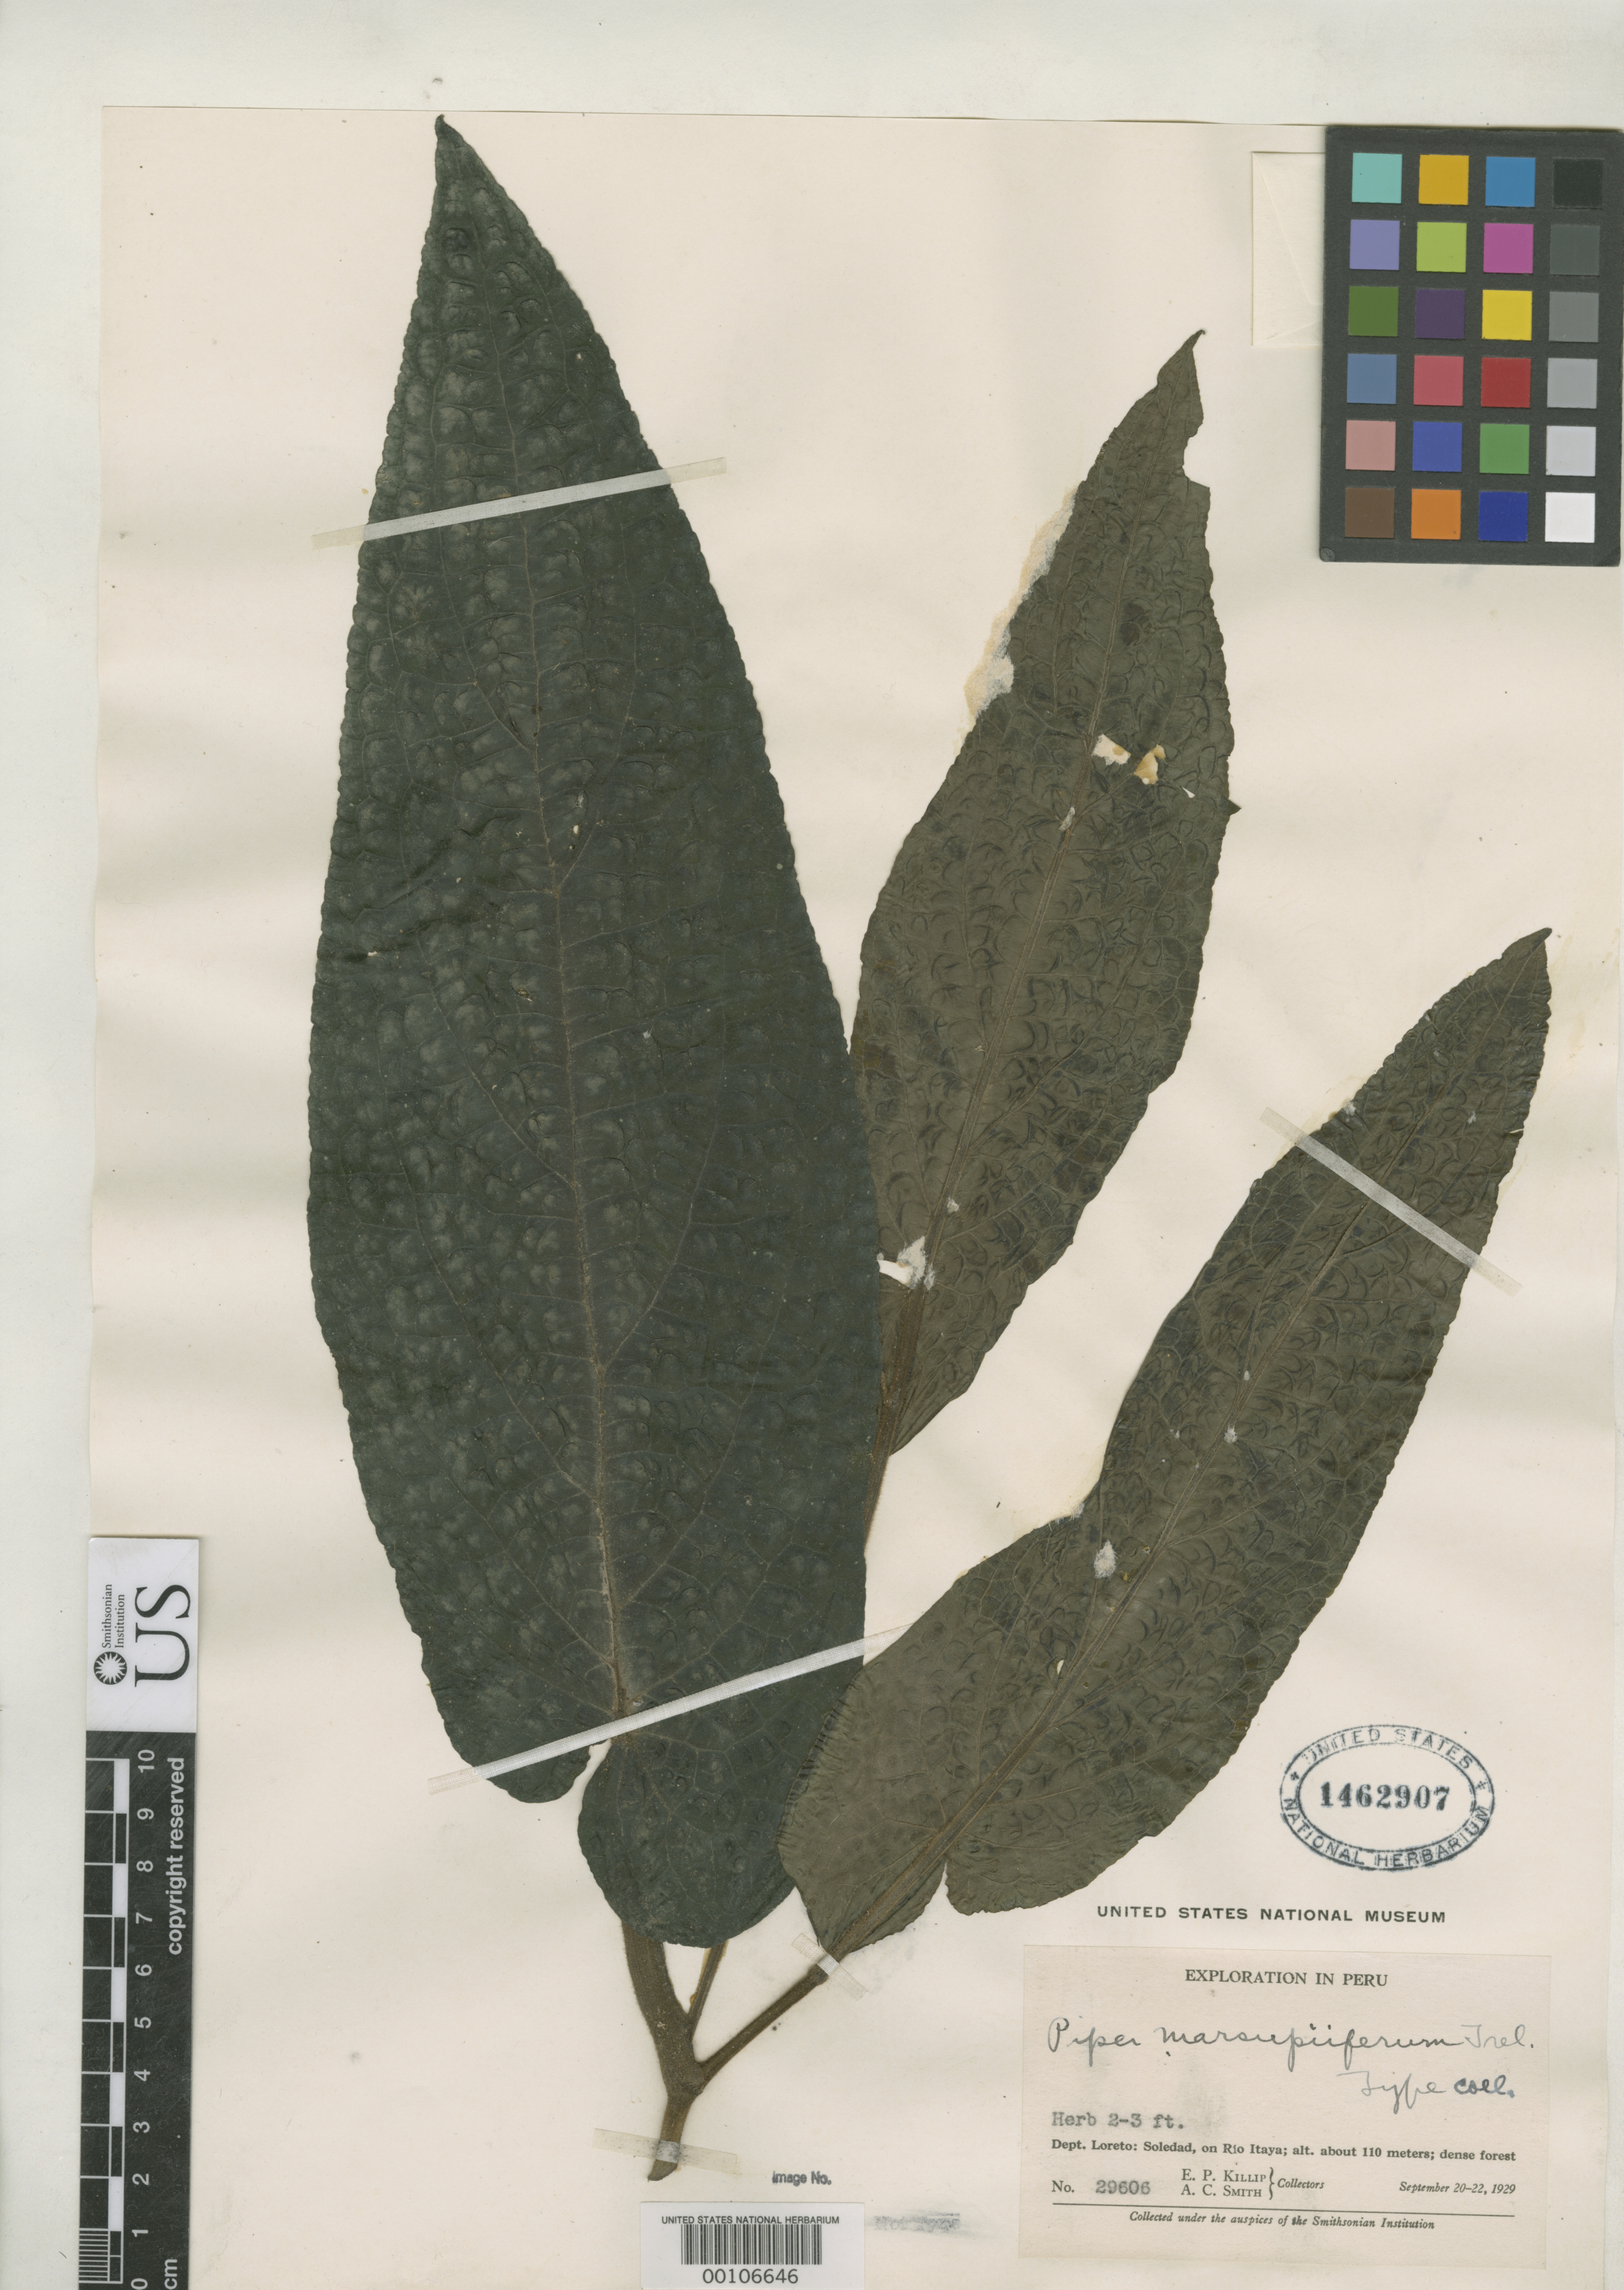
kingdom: Plantae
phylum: Tracheophyta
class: Magnoliopsida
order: Piperales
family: Piperaceae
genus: Piper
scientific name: Piper marsupiiferum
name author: Trel. in J.F. Macbr.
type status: Isotype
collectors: E. P. Killip & A. C. Smith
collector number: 29606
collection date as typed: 20 Sep 1909 to 22 Sep 1909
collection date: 1909-09-20/1909-09-22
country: Peru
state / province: Loreto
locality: Soledad, Rio Itaya.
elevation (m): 110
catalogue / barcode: US 1462907